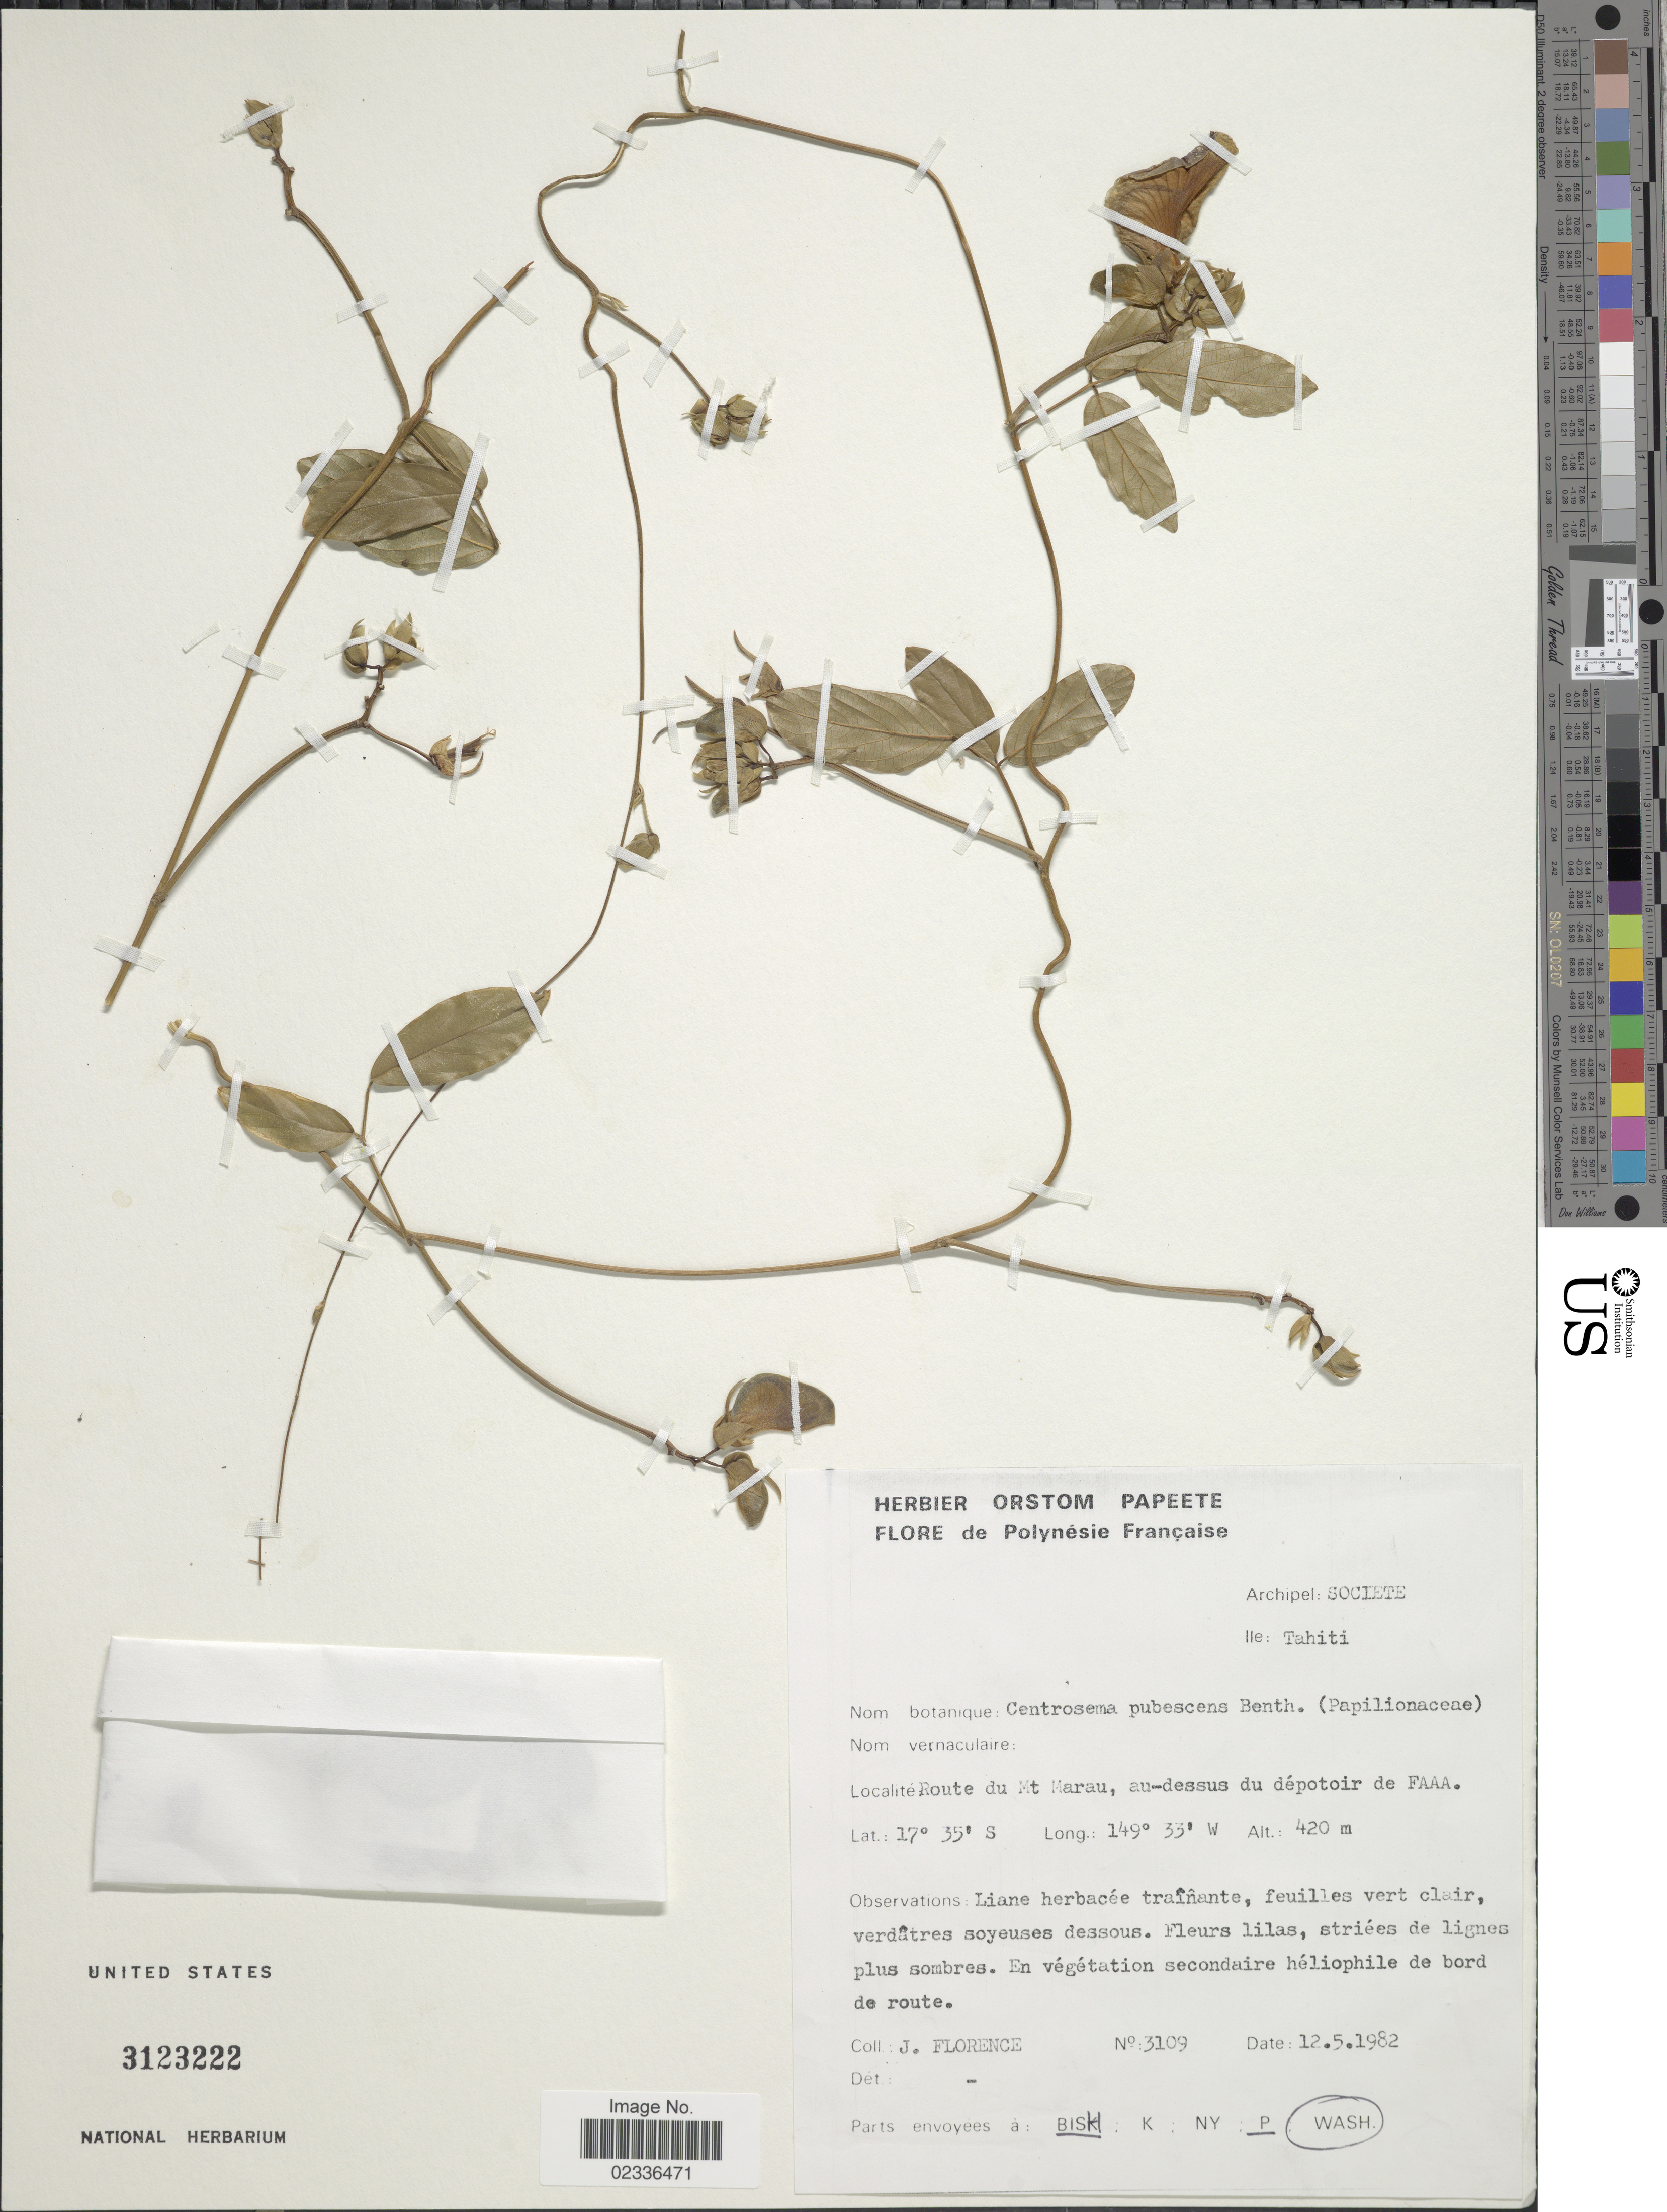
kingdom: Plantae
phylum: Tracheophyta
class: Magnoliopsida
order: Fabales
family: Fabaceae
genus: Centrosema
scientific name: Centrosema pubescens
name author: Benth.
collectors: J. Florence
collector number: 3109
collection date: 1982-05-12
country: French Polynesia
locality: Polynesie Francaise, Archipel: Societe, Ile: Tahiti. Route du Mt Marau, au-dessus du depotoir de FAAA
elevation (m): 420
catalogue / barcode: US 3123222